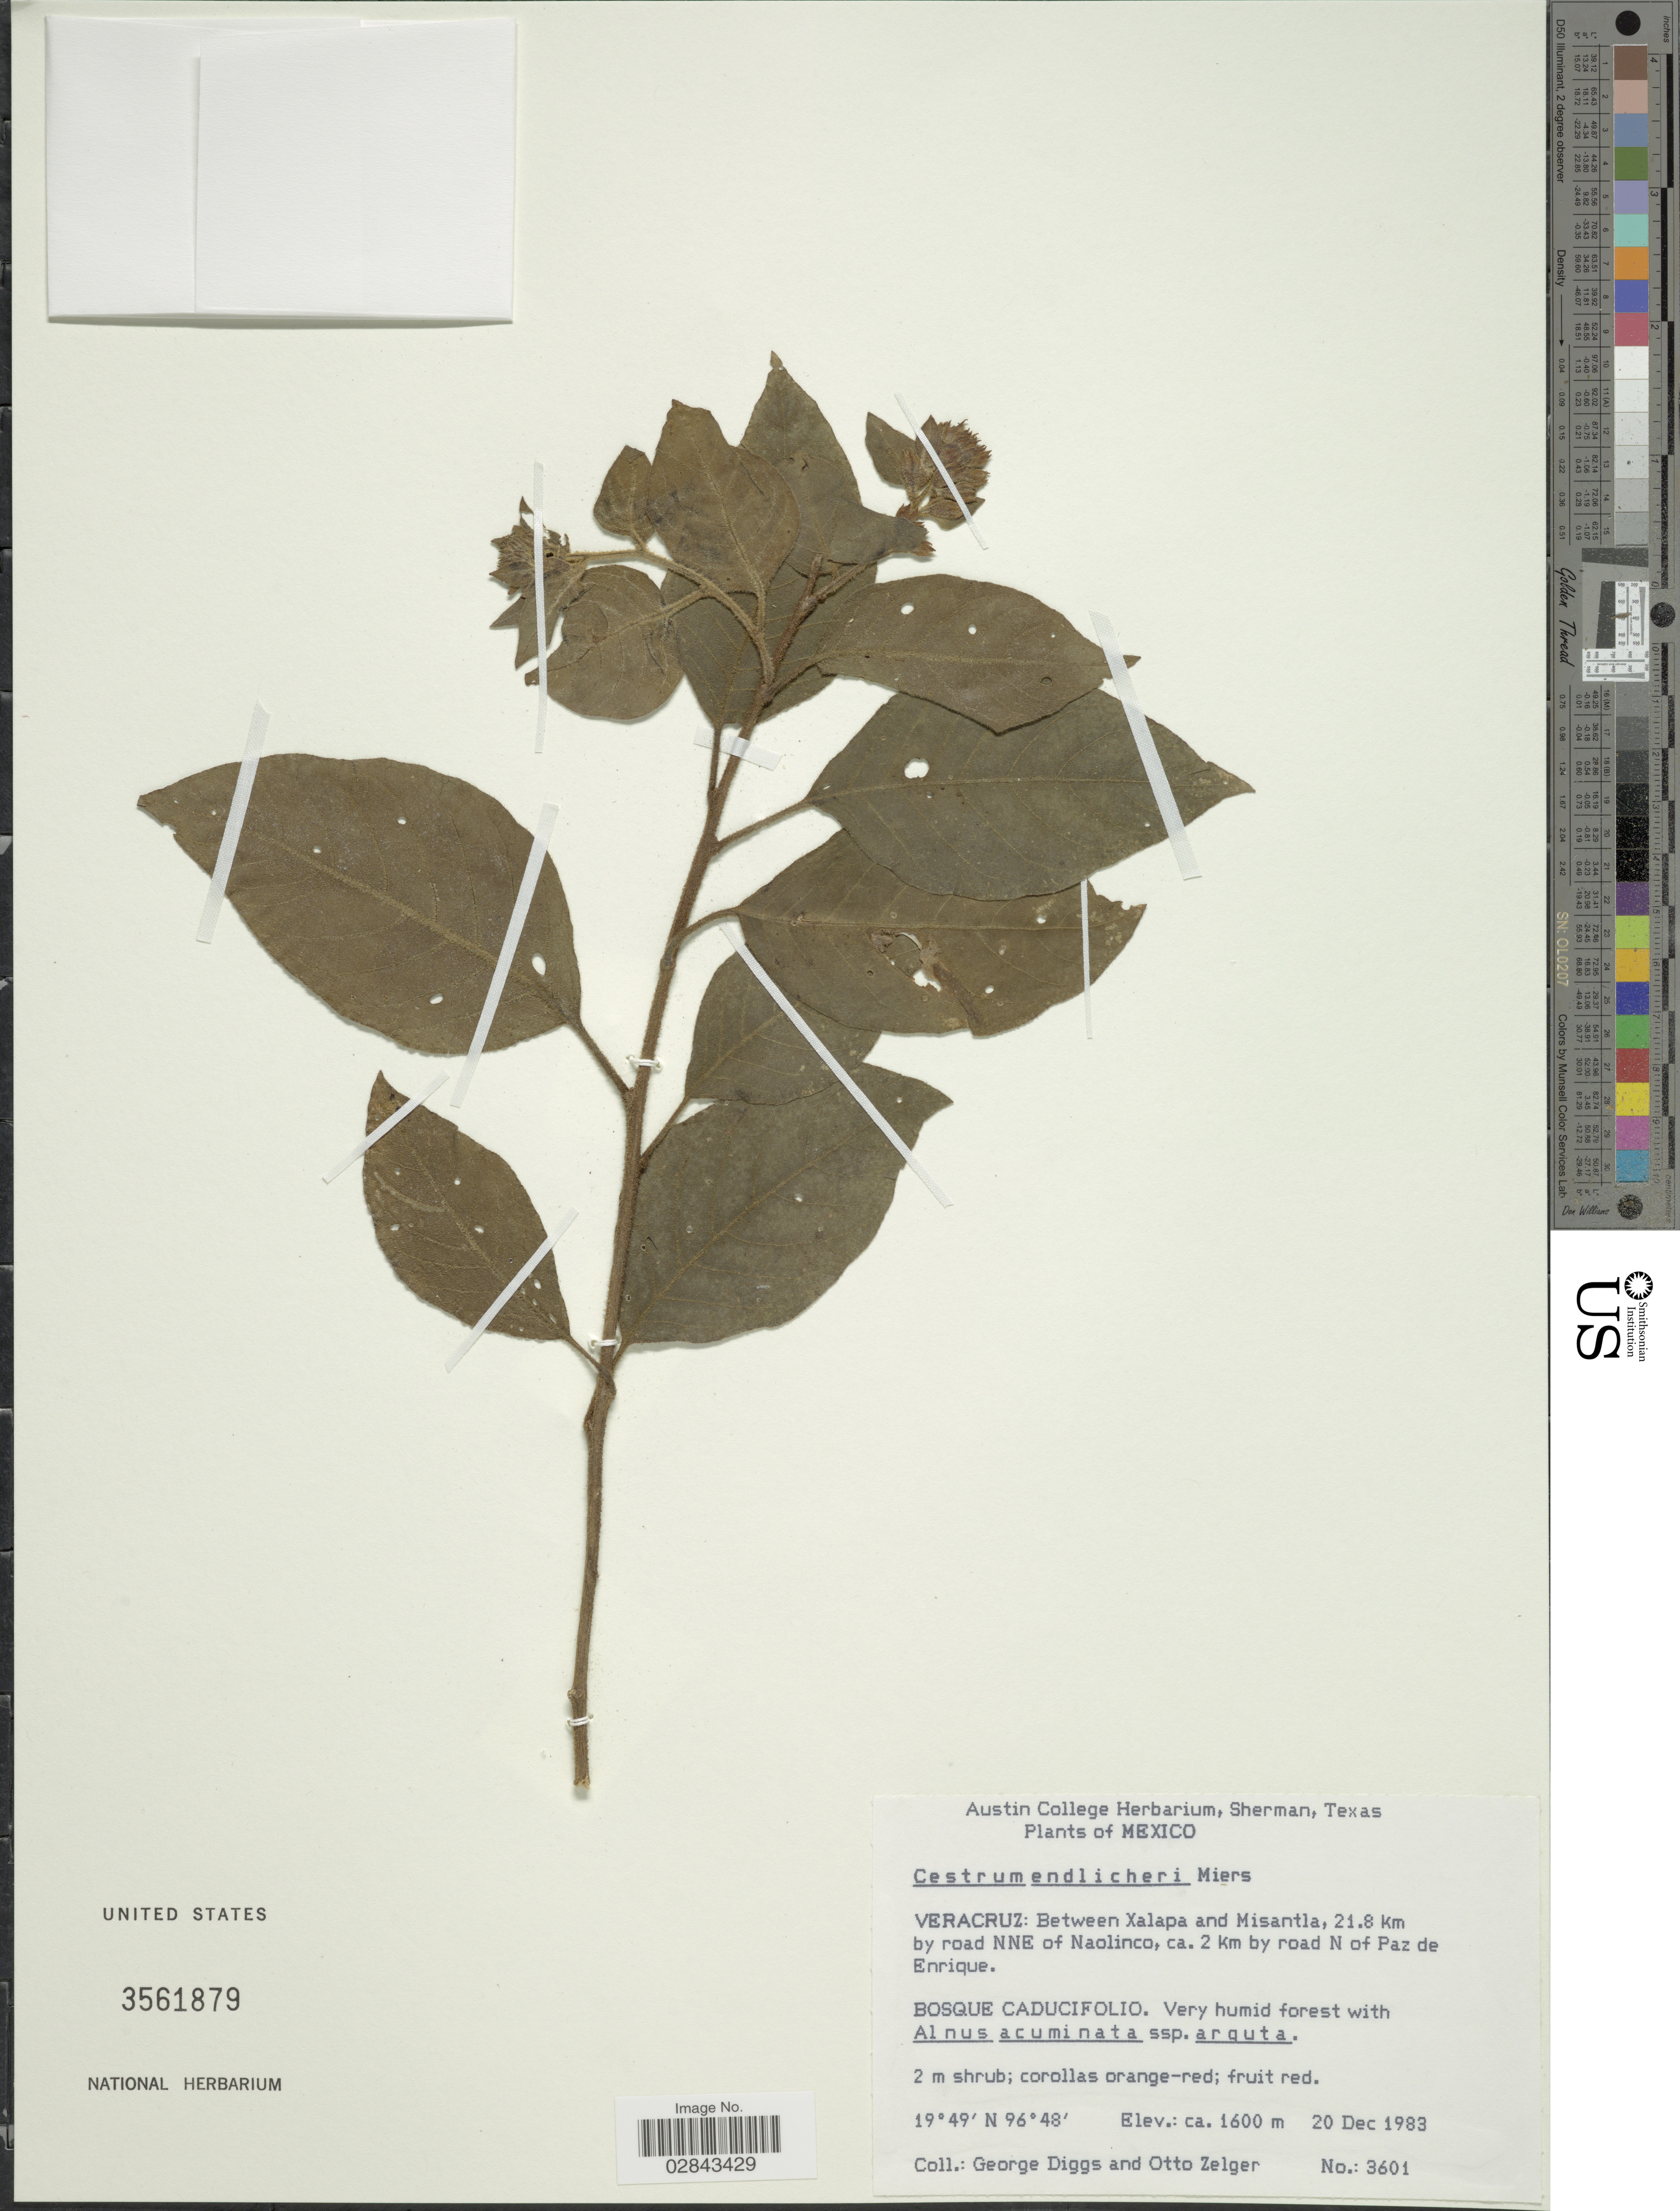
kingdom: Plantae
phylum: Tracheophyta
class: Magnoliopsida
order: Solanales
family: Solanaceae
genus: Cestrum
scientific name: Cestrum endlicheri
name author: Miers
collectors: G. Diggs & O. Zelger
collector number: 3601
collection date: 1983-12-20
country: Mexico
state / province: Veracruz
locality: Veracruz: Between Xalapa and Misantla, 21.8 km by road NNE of Naolinco, ca. 2 km by road N of Paz de Enrique.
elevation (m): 1600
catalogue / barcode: US 3561879